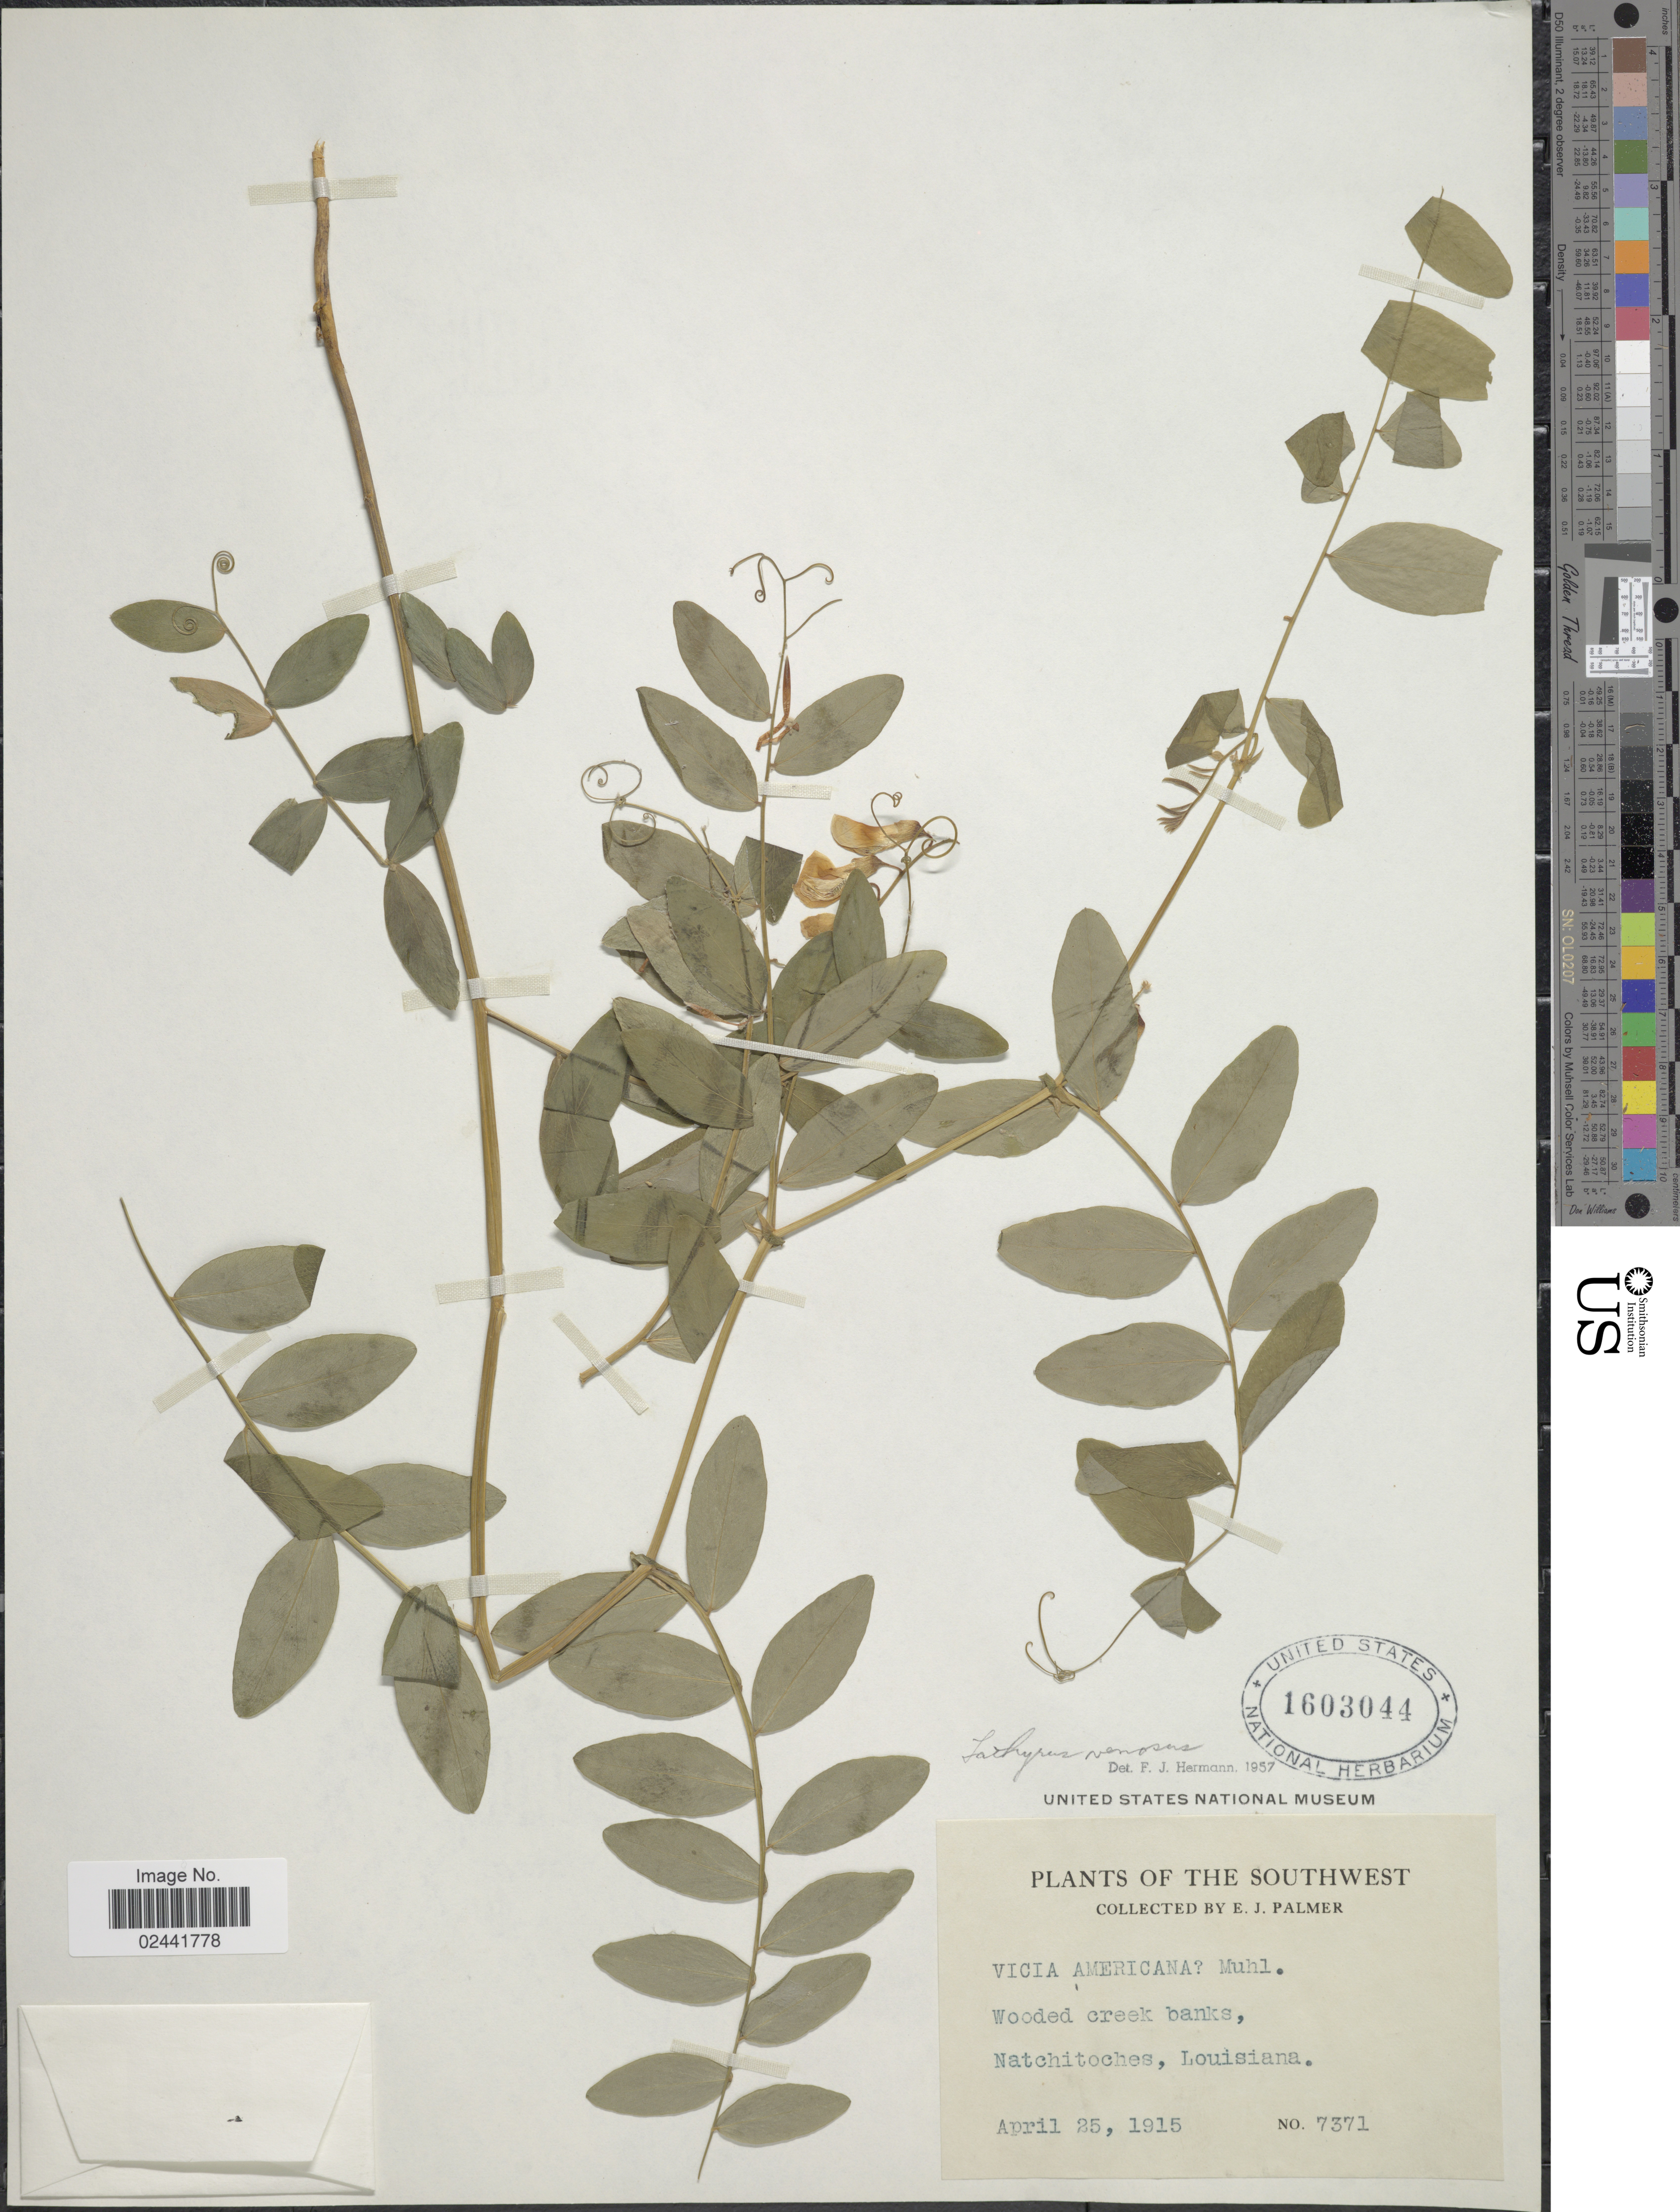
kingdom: Plantae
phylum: Tracheophyta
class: Magnoliopsida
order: Fabales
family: Fabaceae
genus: Lathyrus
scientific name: Lathyrus venosus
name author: Muhl. ex Willd.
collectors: E. J. Palmer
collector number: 7371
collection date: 1915-04-25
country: United States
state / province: Louisiana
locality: Southwest. Wooded creek banks, Natchitoches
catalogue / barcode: US 1603044